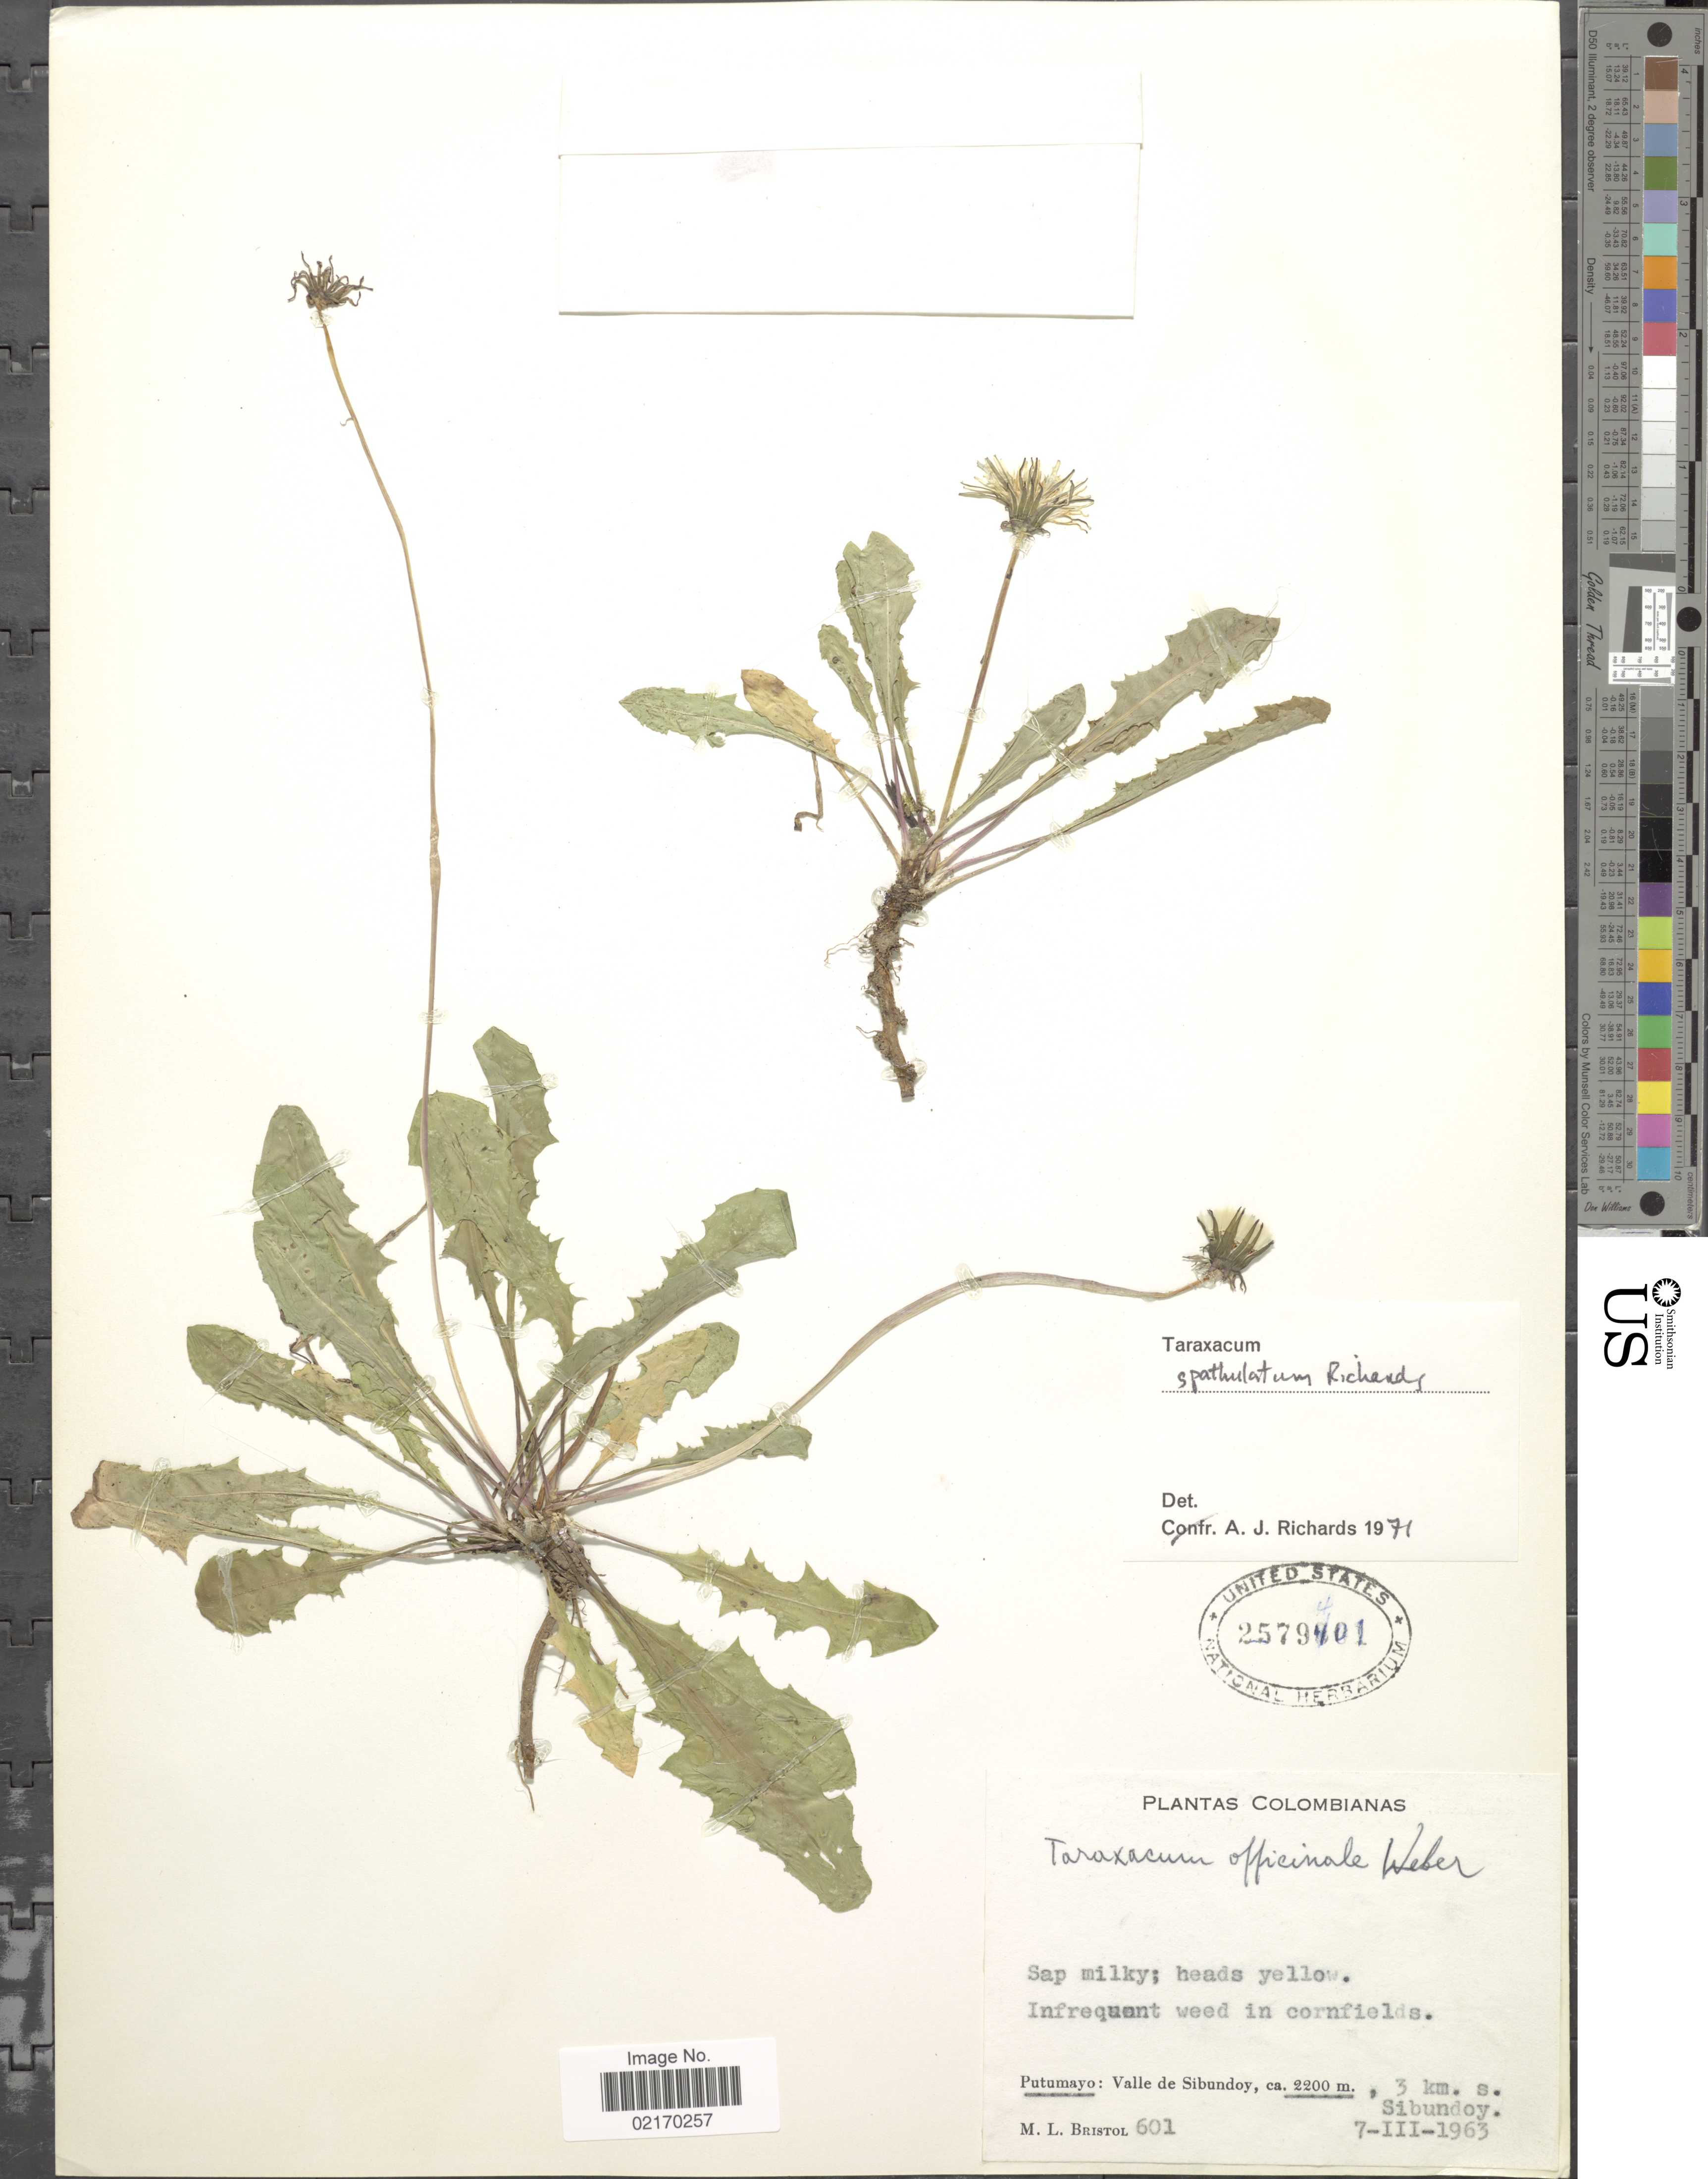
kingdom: Plantae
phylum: Tracheophyta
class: Magnoliopsida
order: Asterales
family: Asteraceae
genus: Taraxacum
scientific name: Taraxacum spathulatum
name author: A.J. Richards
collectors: M. L. Bristol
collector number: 601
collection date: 1963-03-07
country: Colombia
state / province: Putumayo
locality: Valle de Sibundoy, 3 km s. Sibundoy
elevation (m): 2200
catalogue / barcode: US 2579401